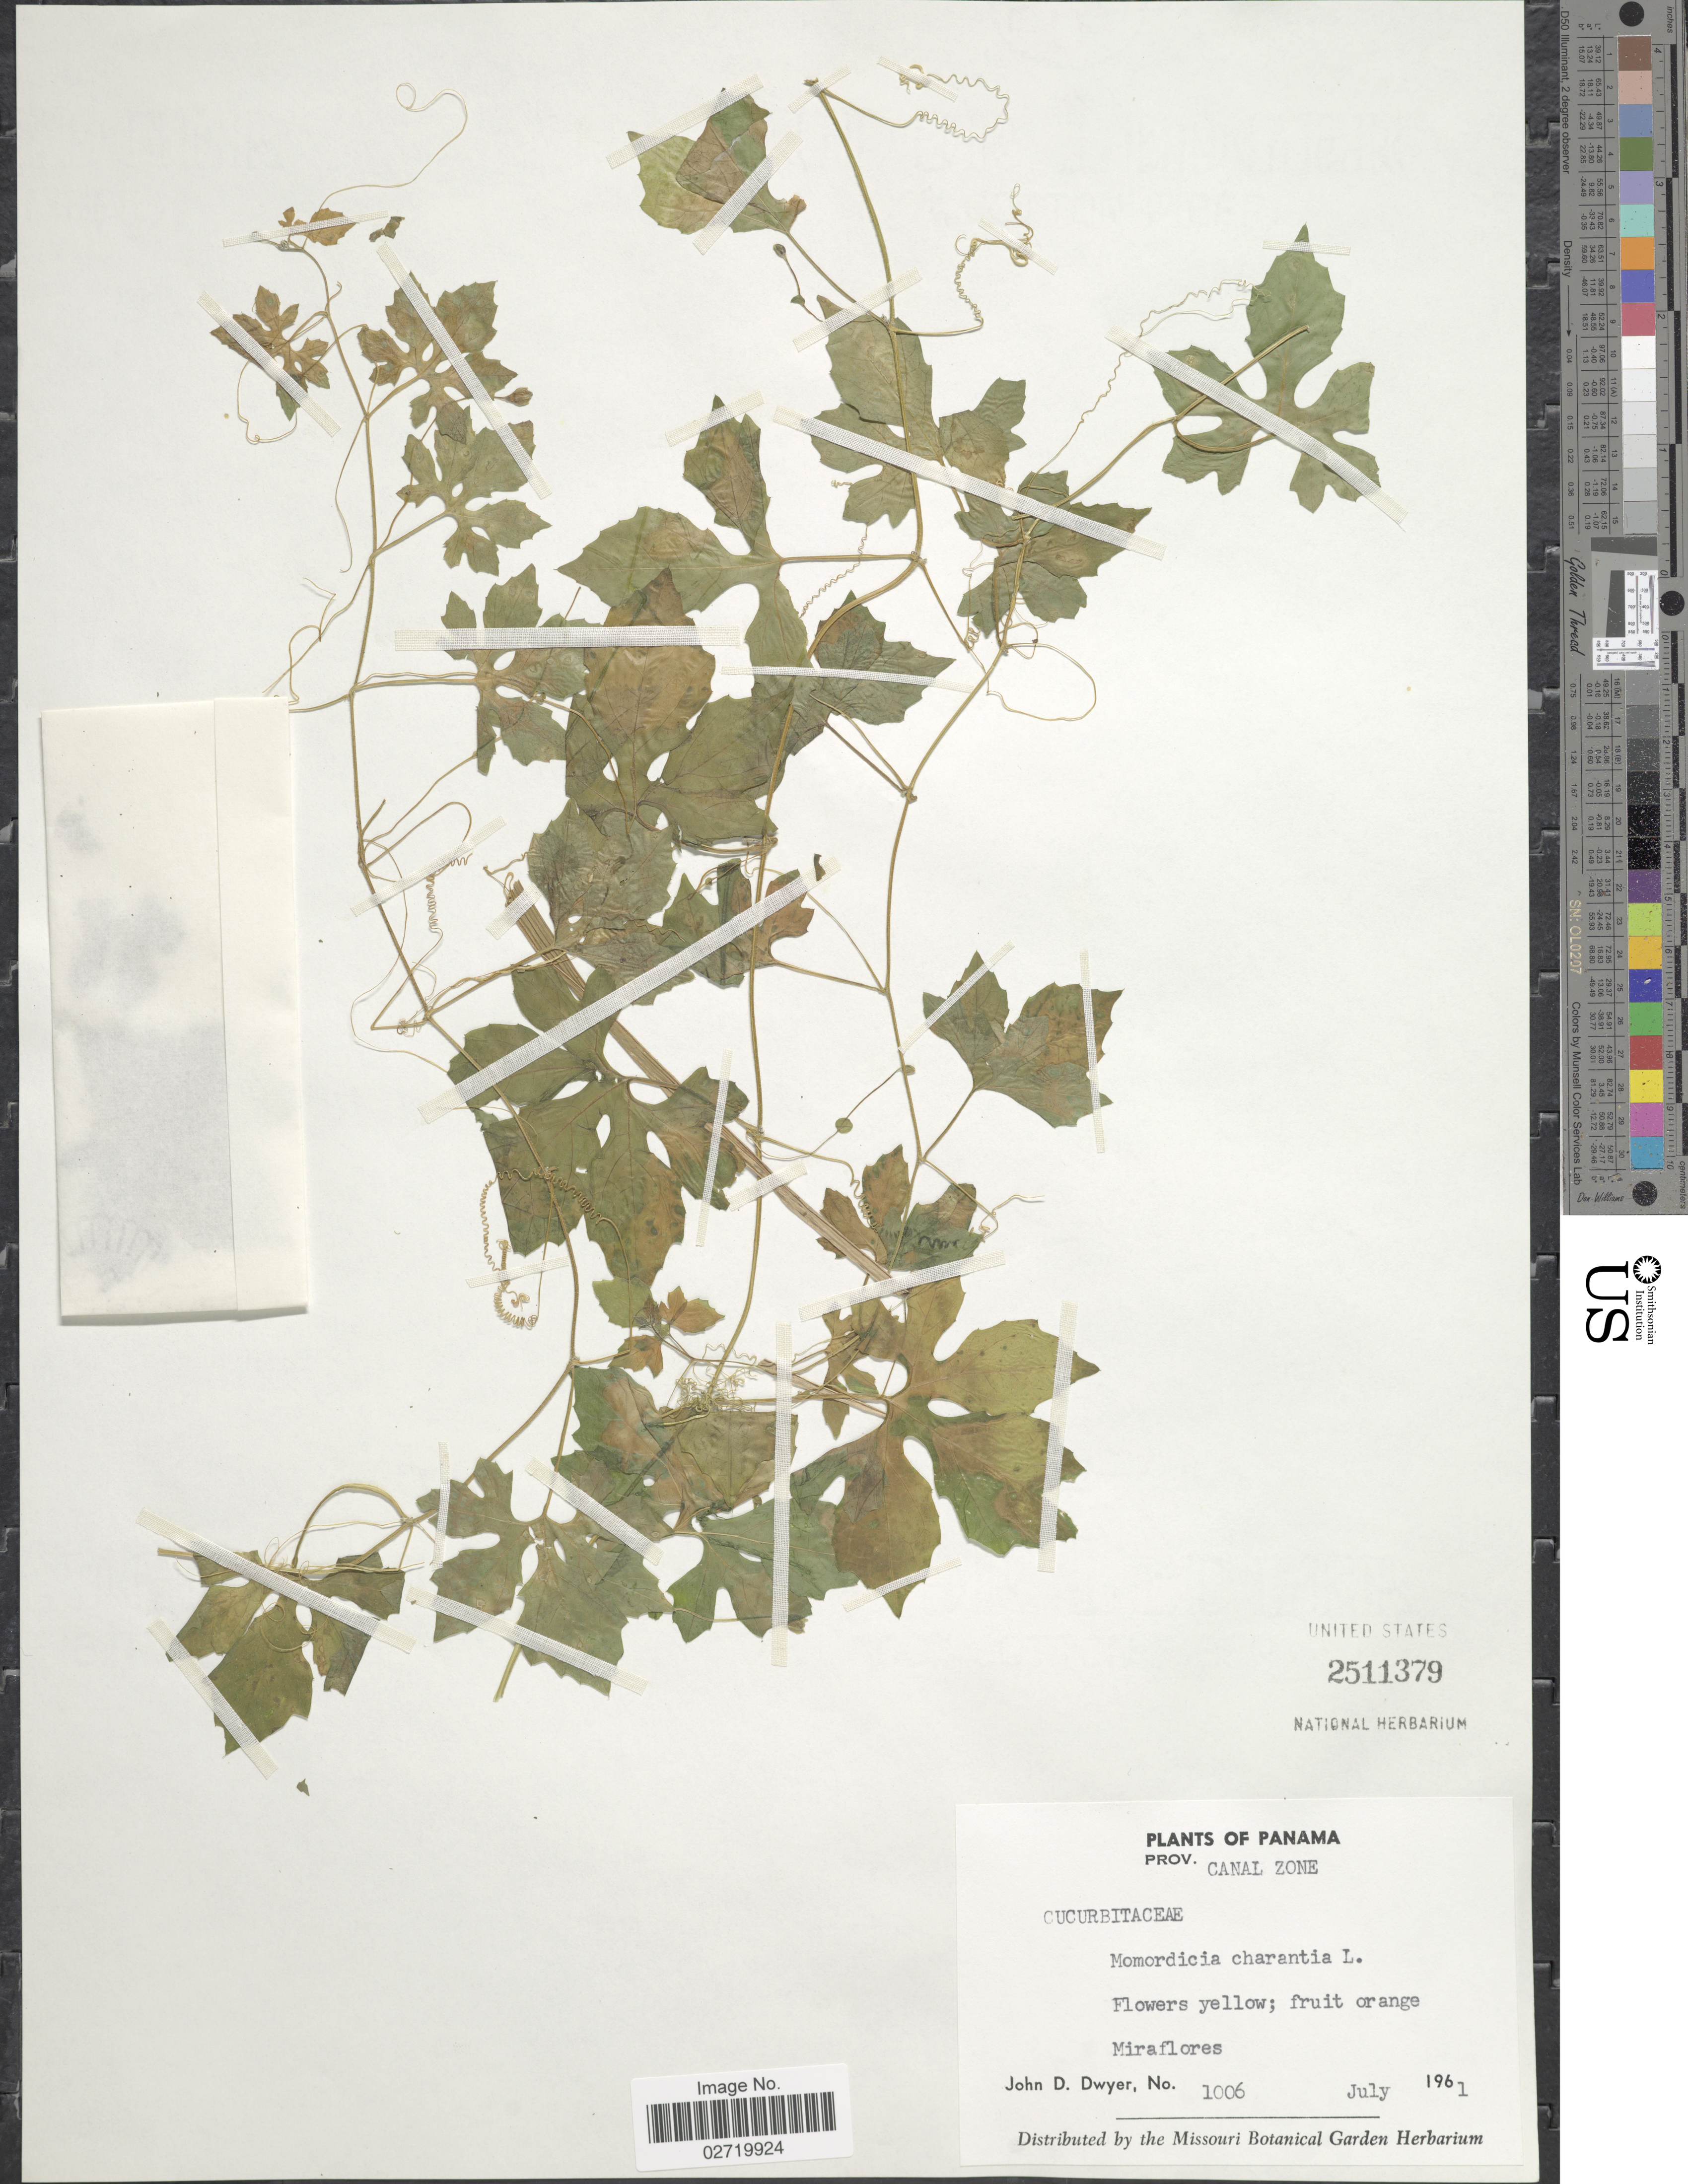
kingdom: Plantae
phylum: Tracheophyta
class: Magnoliopsida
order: Cucurbitales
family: Cucurbitaceae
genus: Momordica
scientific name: Momordica charantia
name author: L.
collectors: J. D. Dwyer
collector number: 1006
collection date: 1961-07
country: Panama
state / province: Panamá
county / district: Canal Zone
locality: Prov. Canal Zone. Miraflores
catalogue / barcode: US 2511379